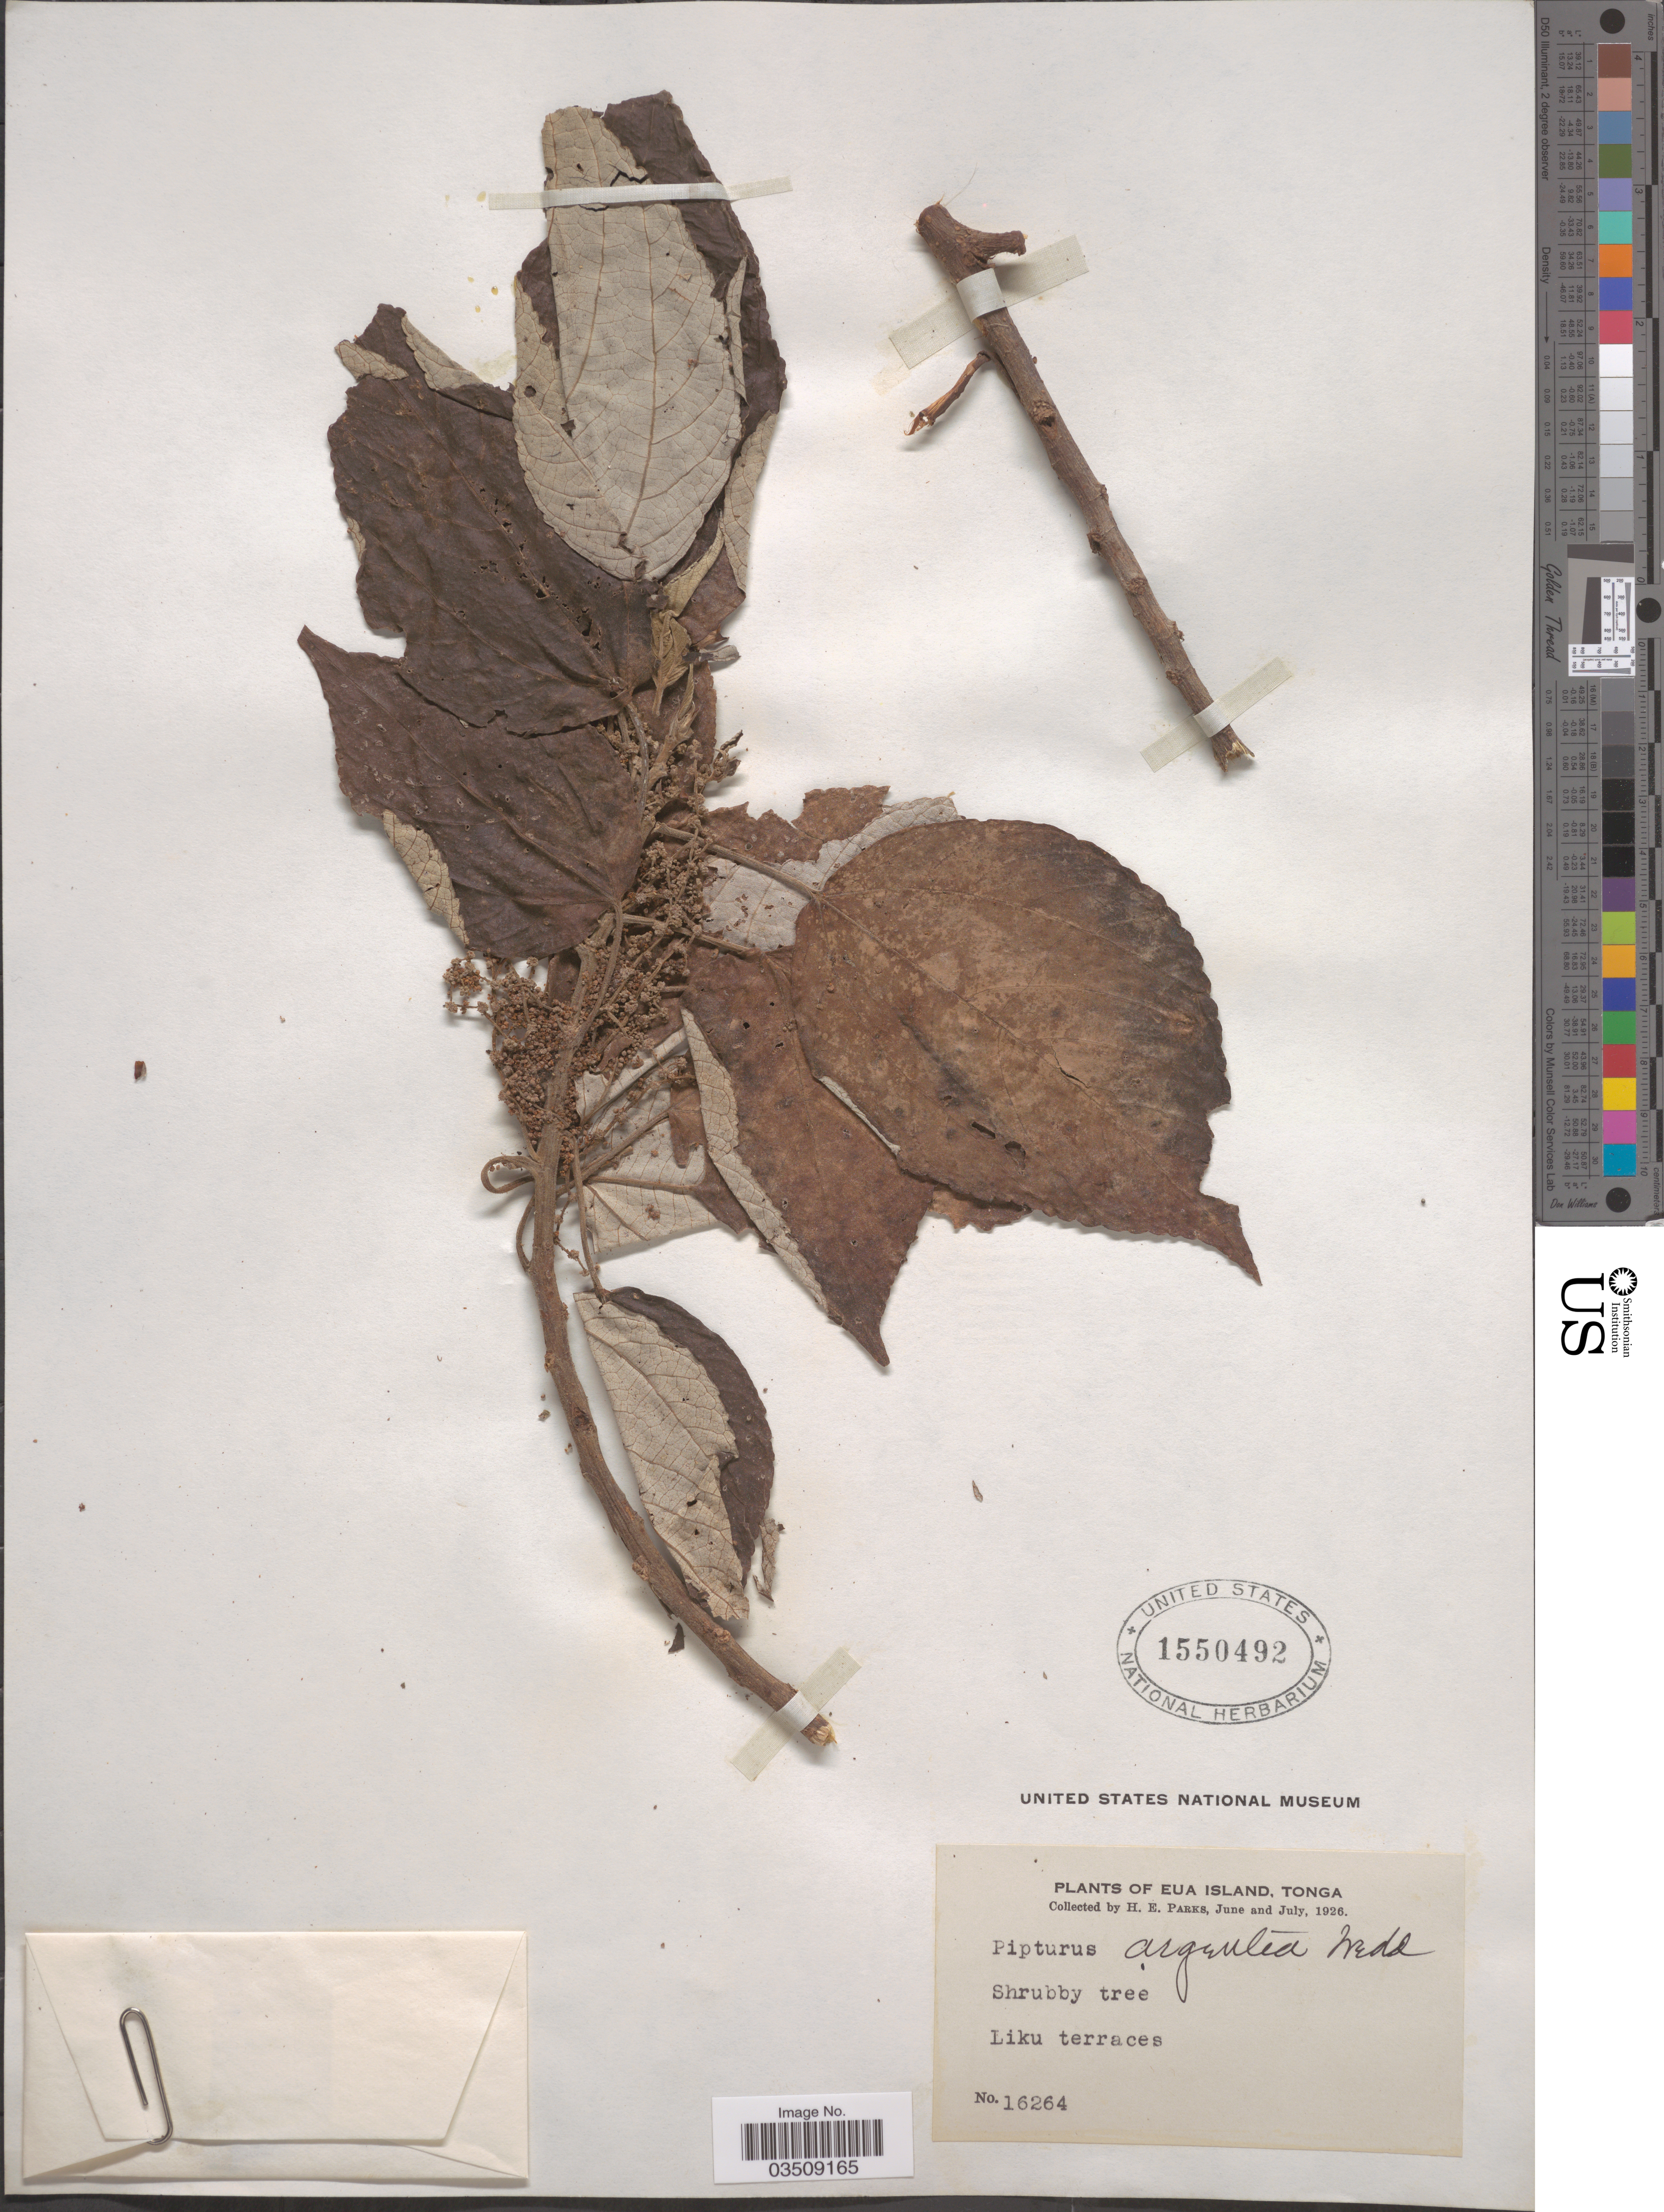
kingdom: Plantae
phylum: Tracheophyta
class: Magnoliopsida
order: Rosales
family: Urticaceae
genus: Pipturus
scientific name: Pipturus argenteus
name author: (G. Forst.) Wedd.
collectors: H. E. Parks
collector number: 16264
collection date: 1926-06/1926-07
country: Tonga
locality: Eua Island. Liku terraces.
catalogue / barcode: US 1550492